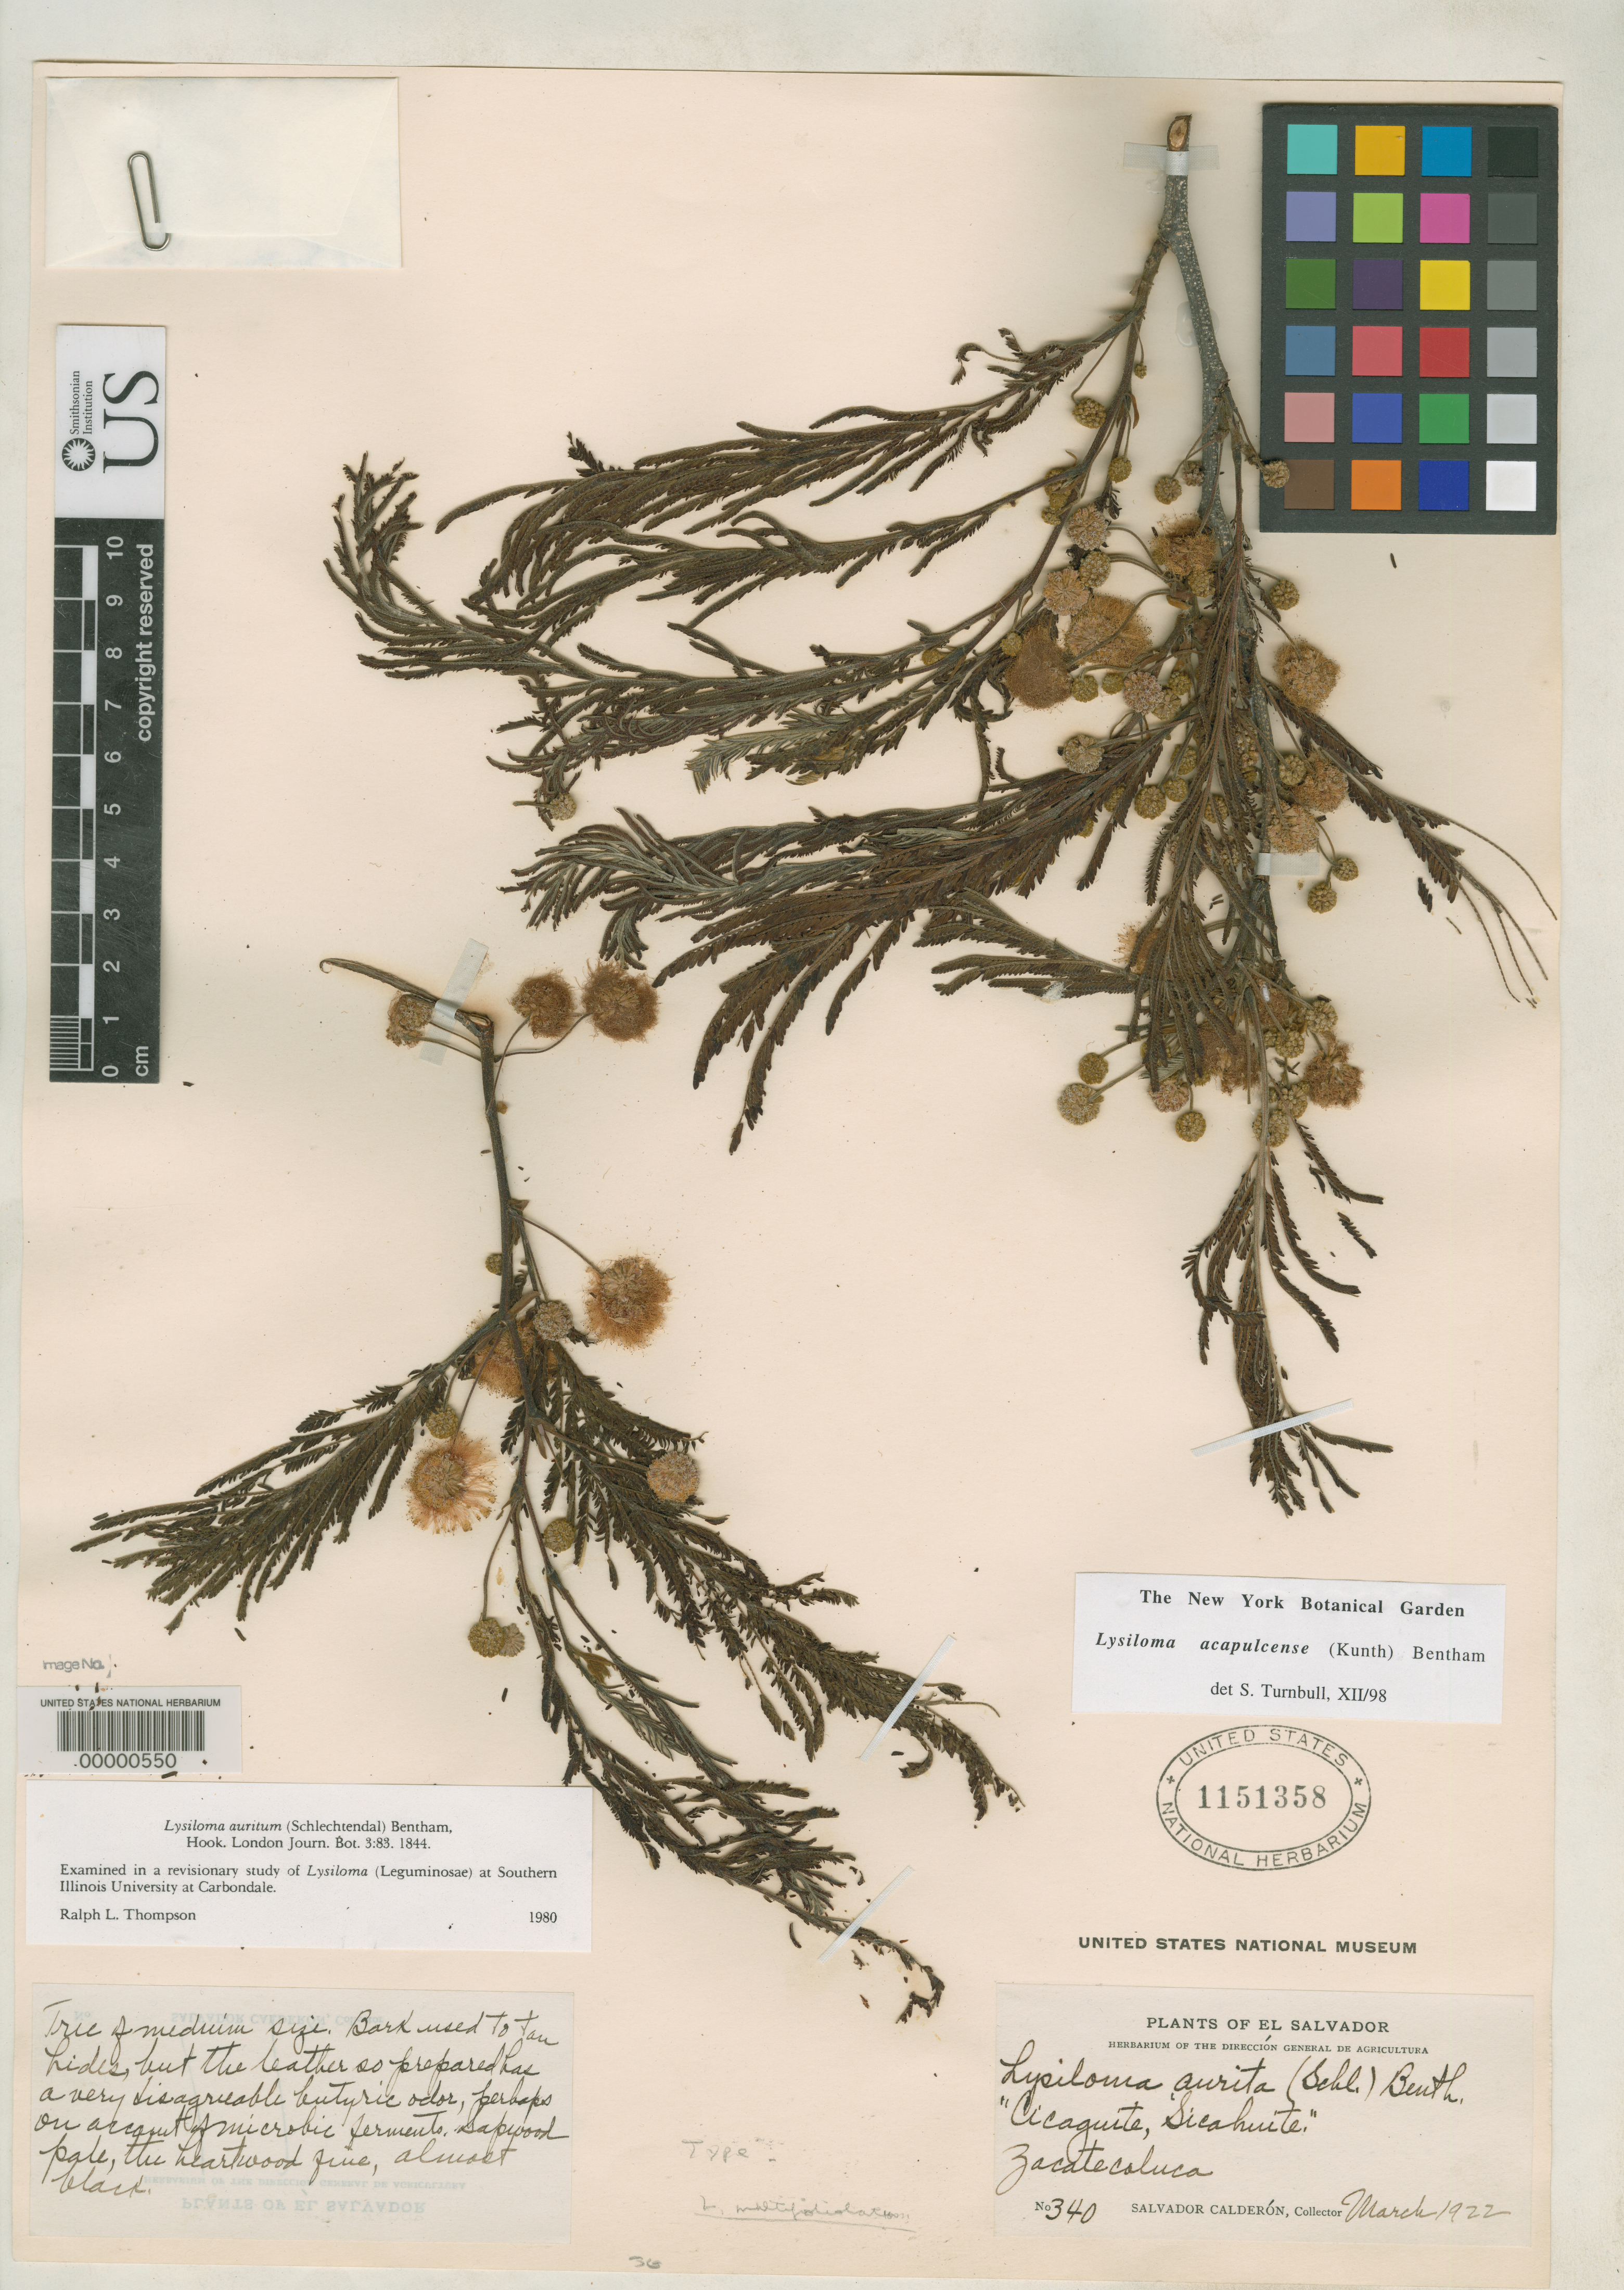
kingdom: Plantae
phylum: Tracheophyta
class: Magnoliopsida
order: Fabales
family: Fabaceae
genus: Lysiloma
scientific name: Lysiloma multifoliolatum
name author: Britton & Rose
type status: Type Collection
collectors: S. Calderón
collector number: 340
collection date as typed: Mar 1922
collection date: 1922-03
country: El Salvador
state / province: La Paz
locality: Zacatecoluca.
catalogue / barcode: US 1151358